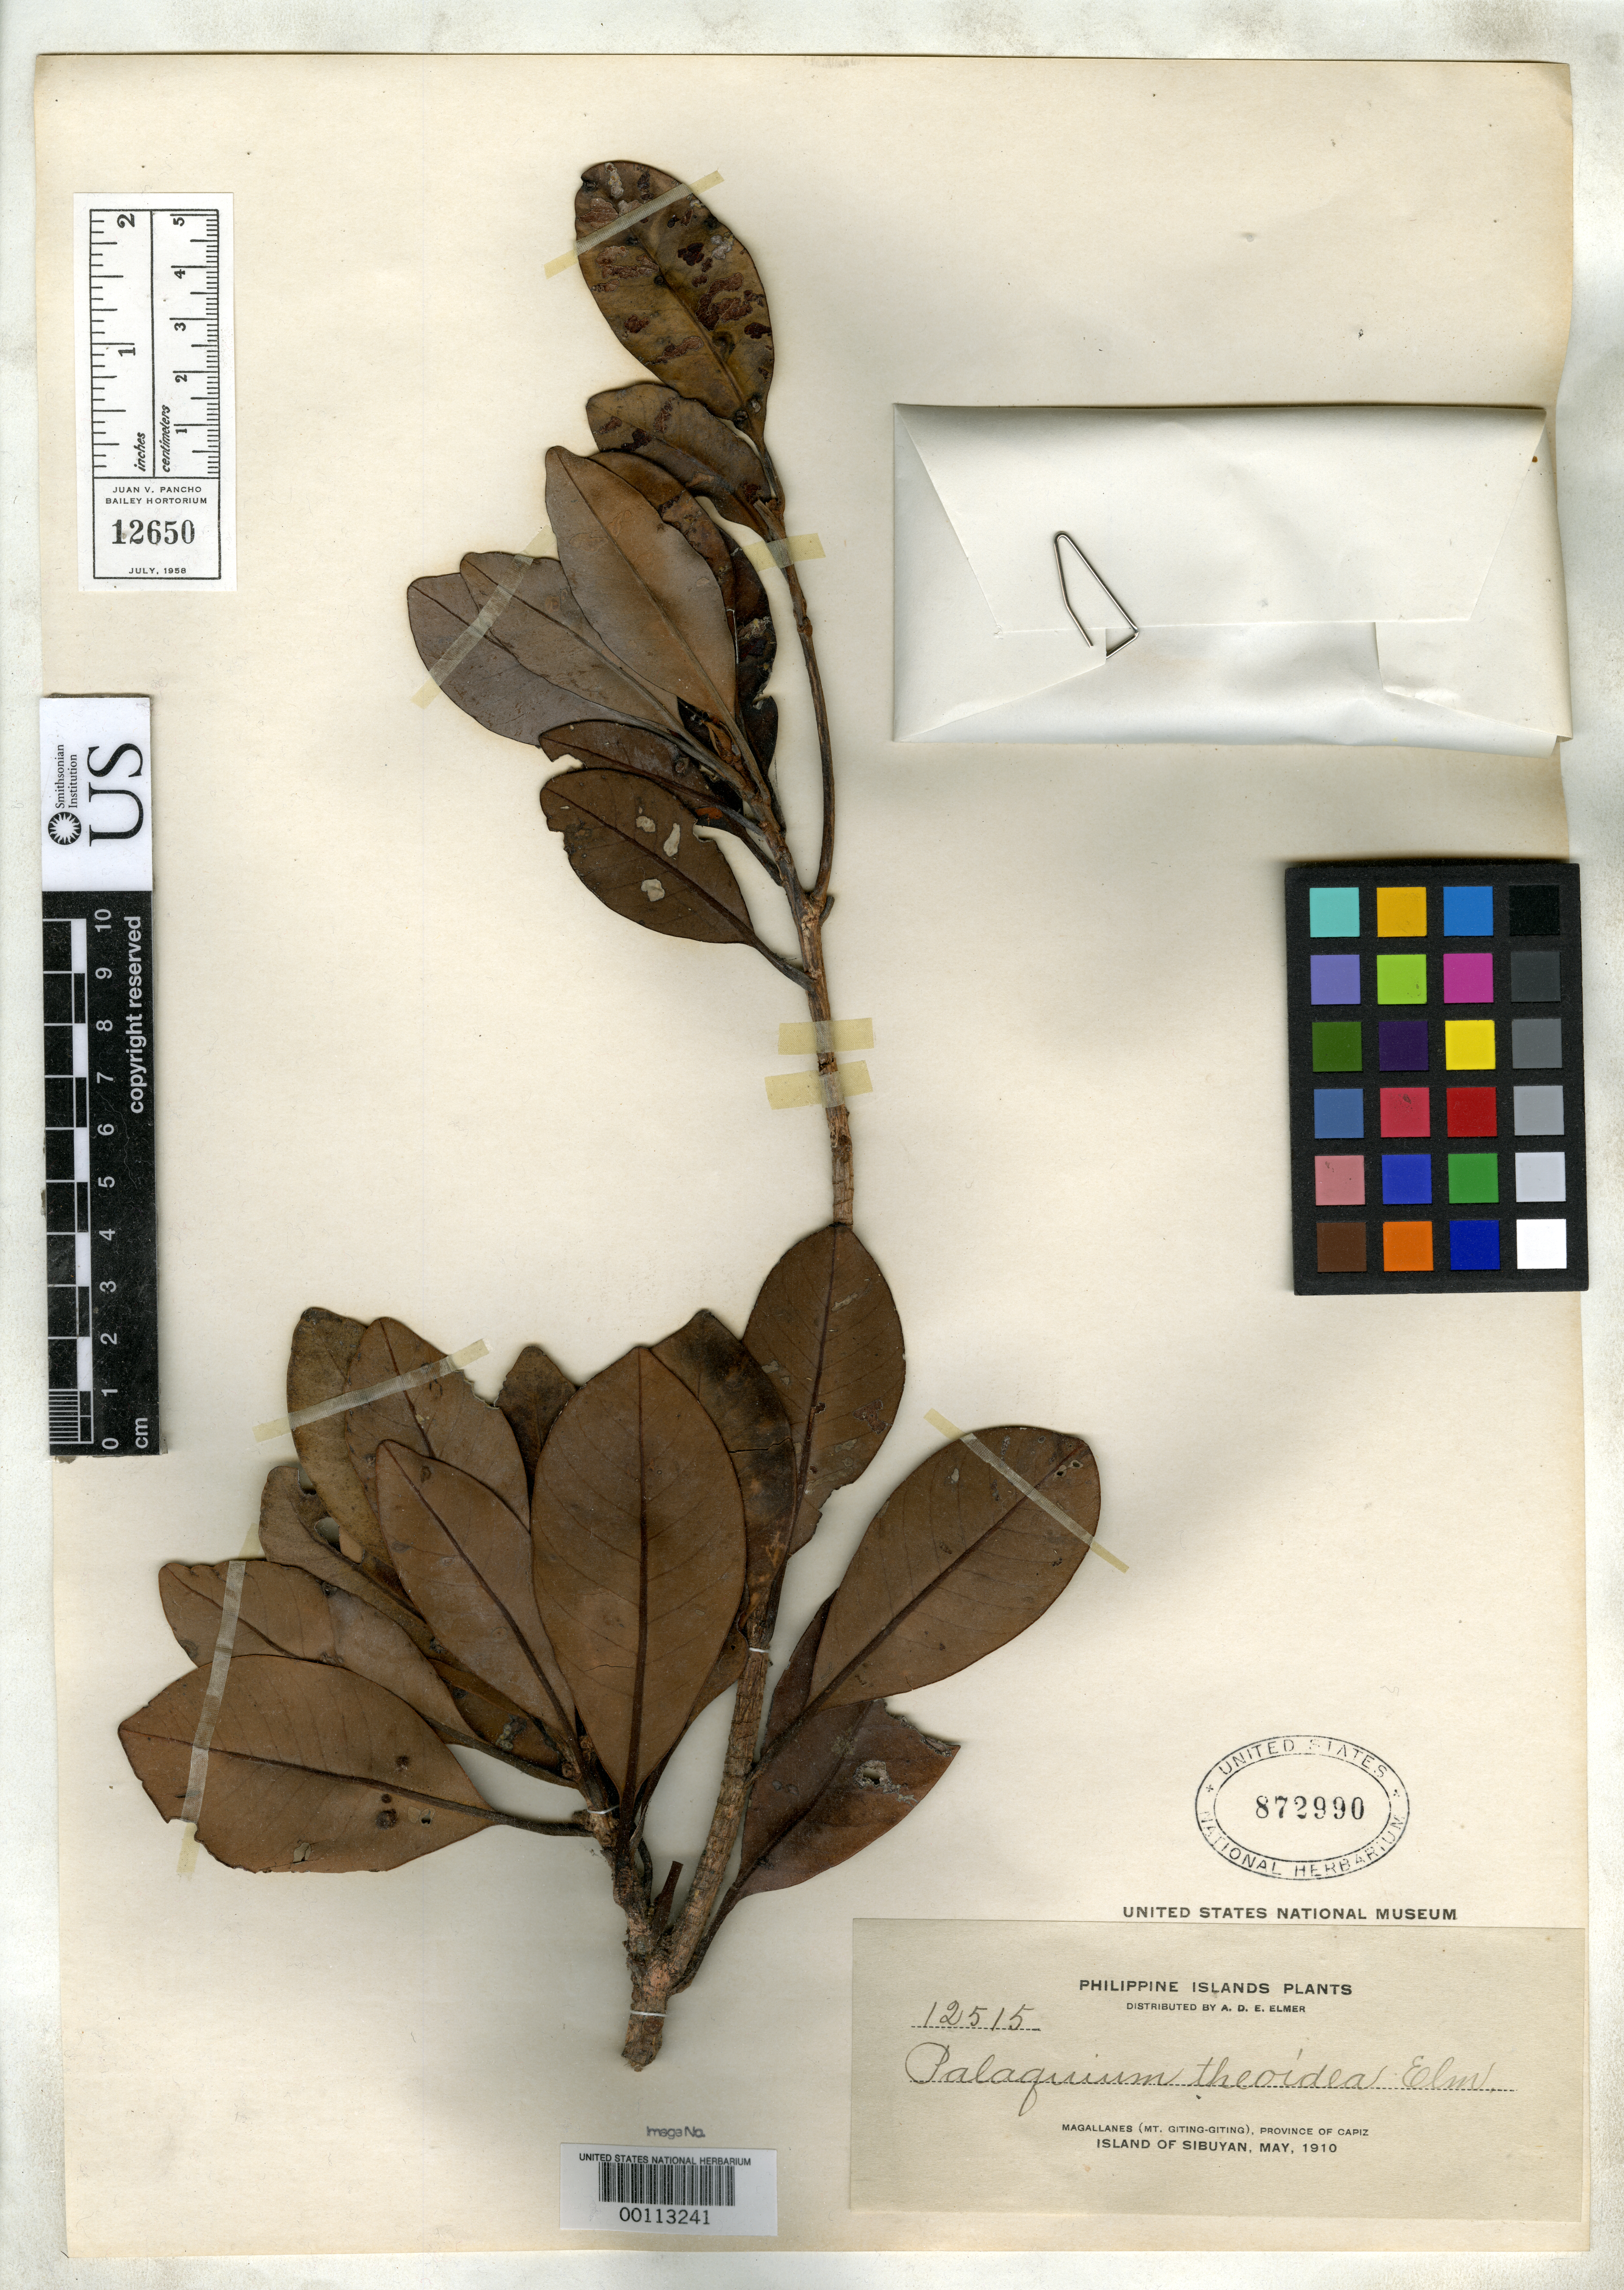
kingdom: Plantae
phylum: Tracheophyta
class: Magnoliopsida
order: Ericales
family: Sapotaceae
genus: Palaquium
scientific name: Palaquium theoideum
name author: Elmer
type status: Isotype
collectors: A. D. E. Elmer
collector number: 12515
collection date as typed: May 1910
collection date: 1910-05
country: Philippines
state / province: Mimaropa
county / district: Romblon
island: Sibuyan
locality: Magallanes, Mt. Giting-Giting.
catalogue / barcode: US 872990